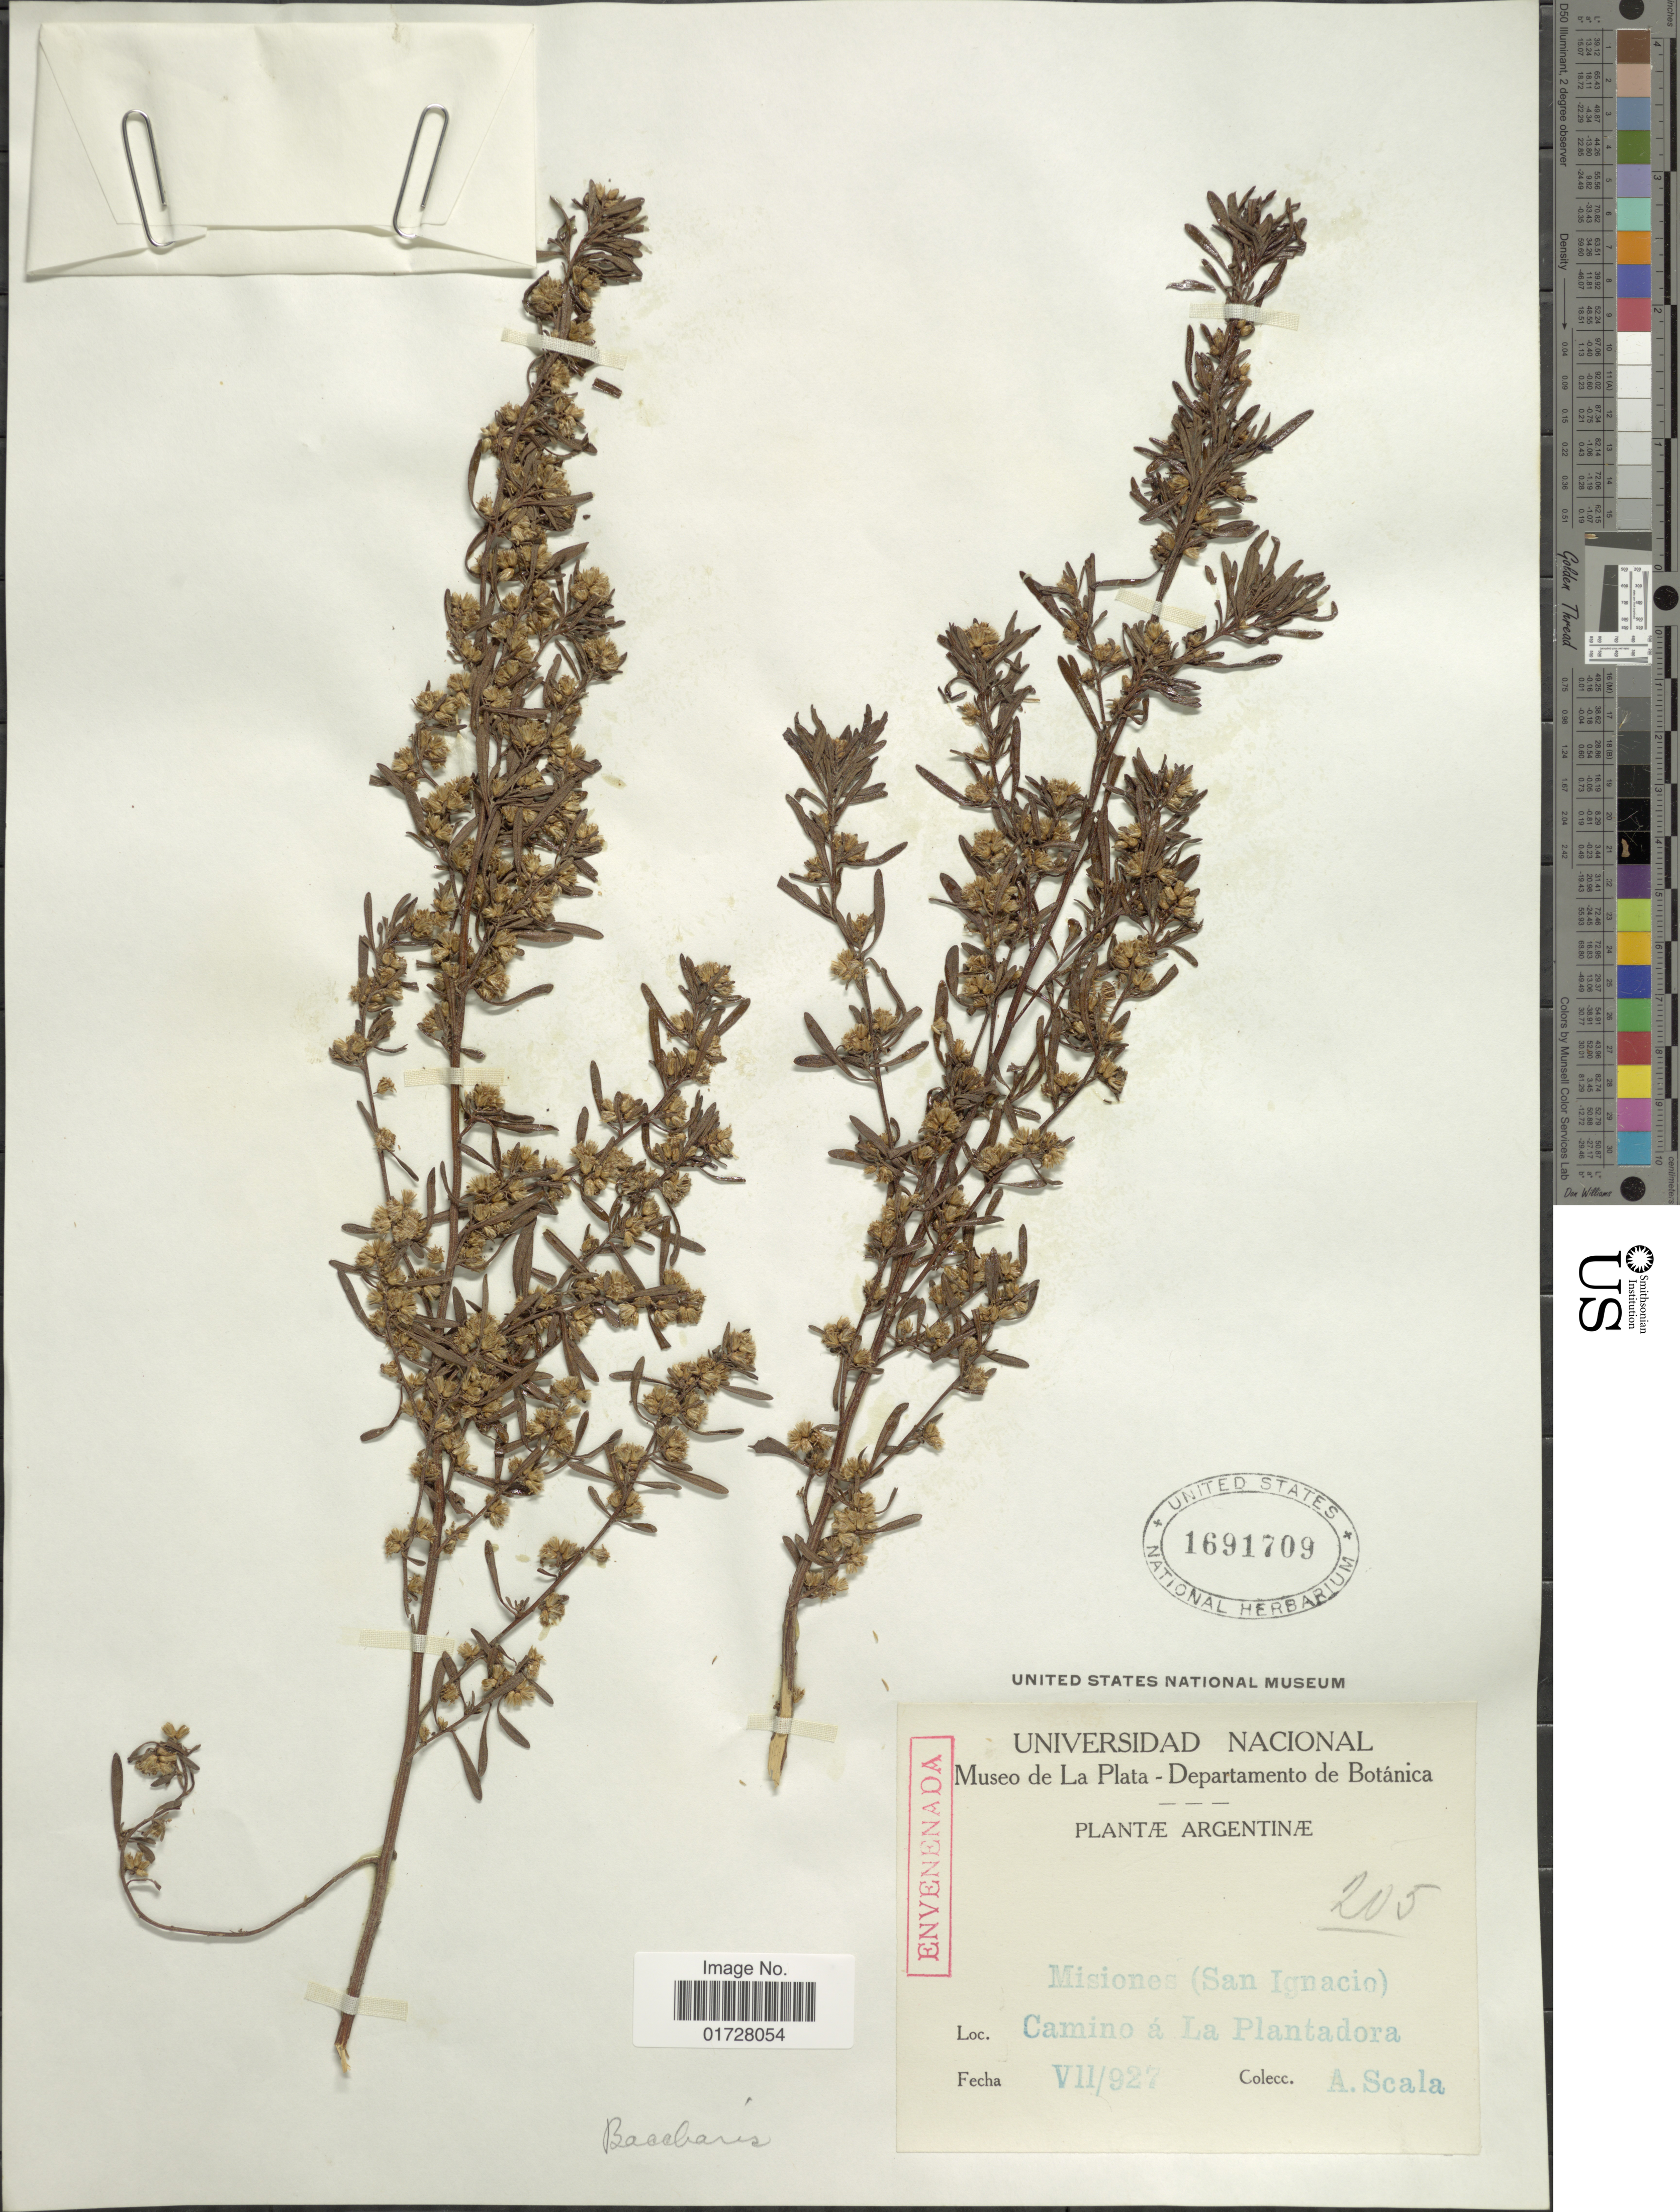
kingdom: Plantae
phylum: Tracheophyta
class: Magnoliopsida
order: Asterales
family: Asteraceae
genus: Baccharis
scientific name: Baccharis sp.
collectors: A. Scala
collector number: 205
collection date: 1927-07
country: Argentina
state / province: Misiones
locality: San Ignacio, Camino a La Plantadora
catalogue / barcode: US 1691709